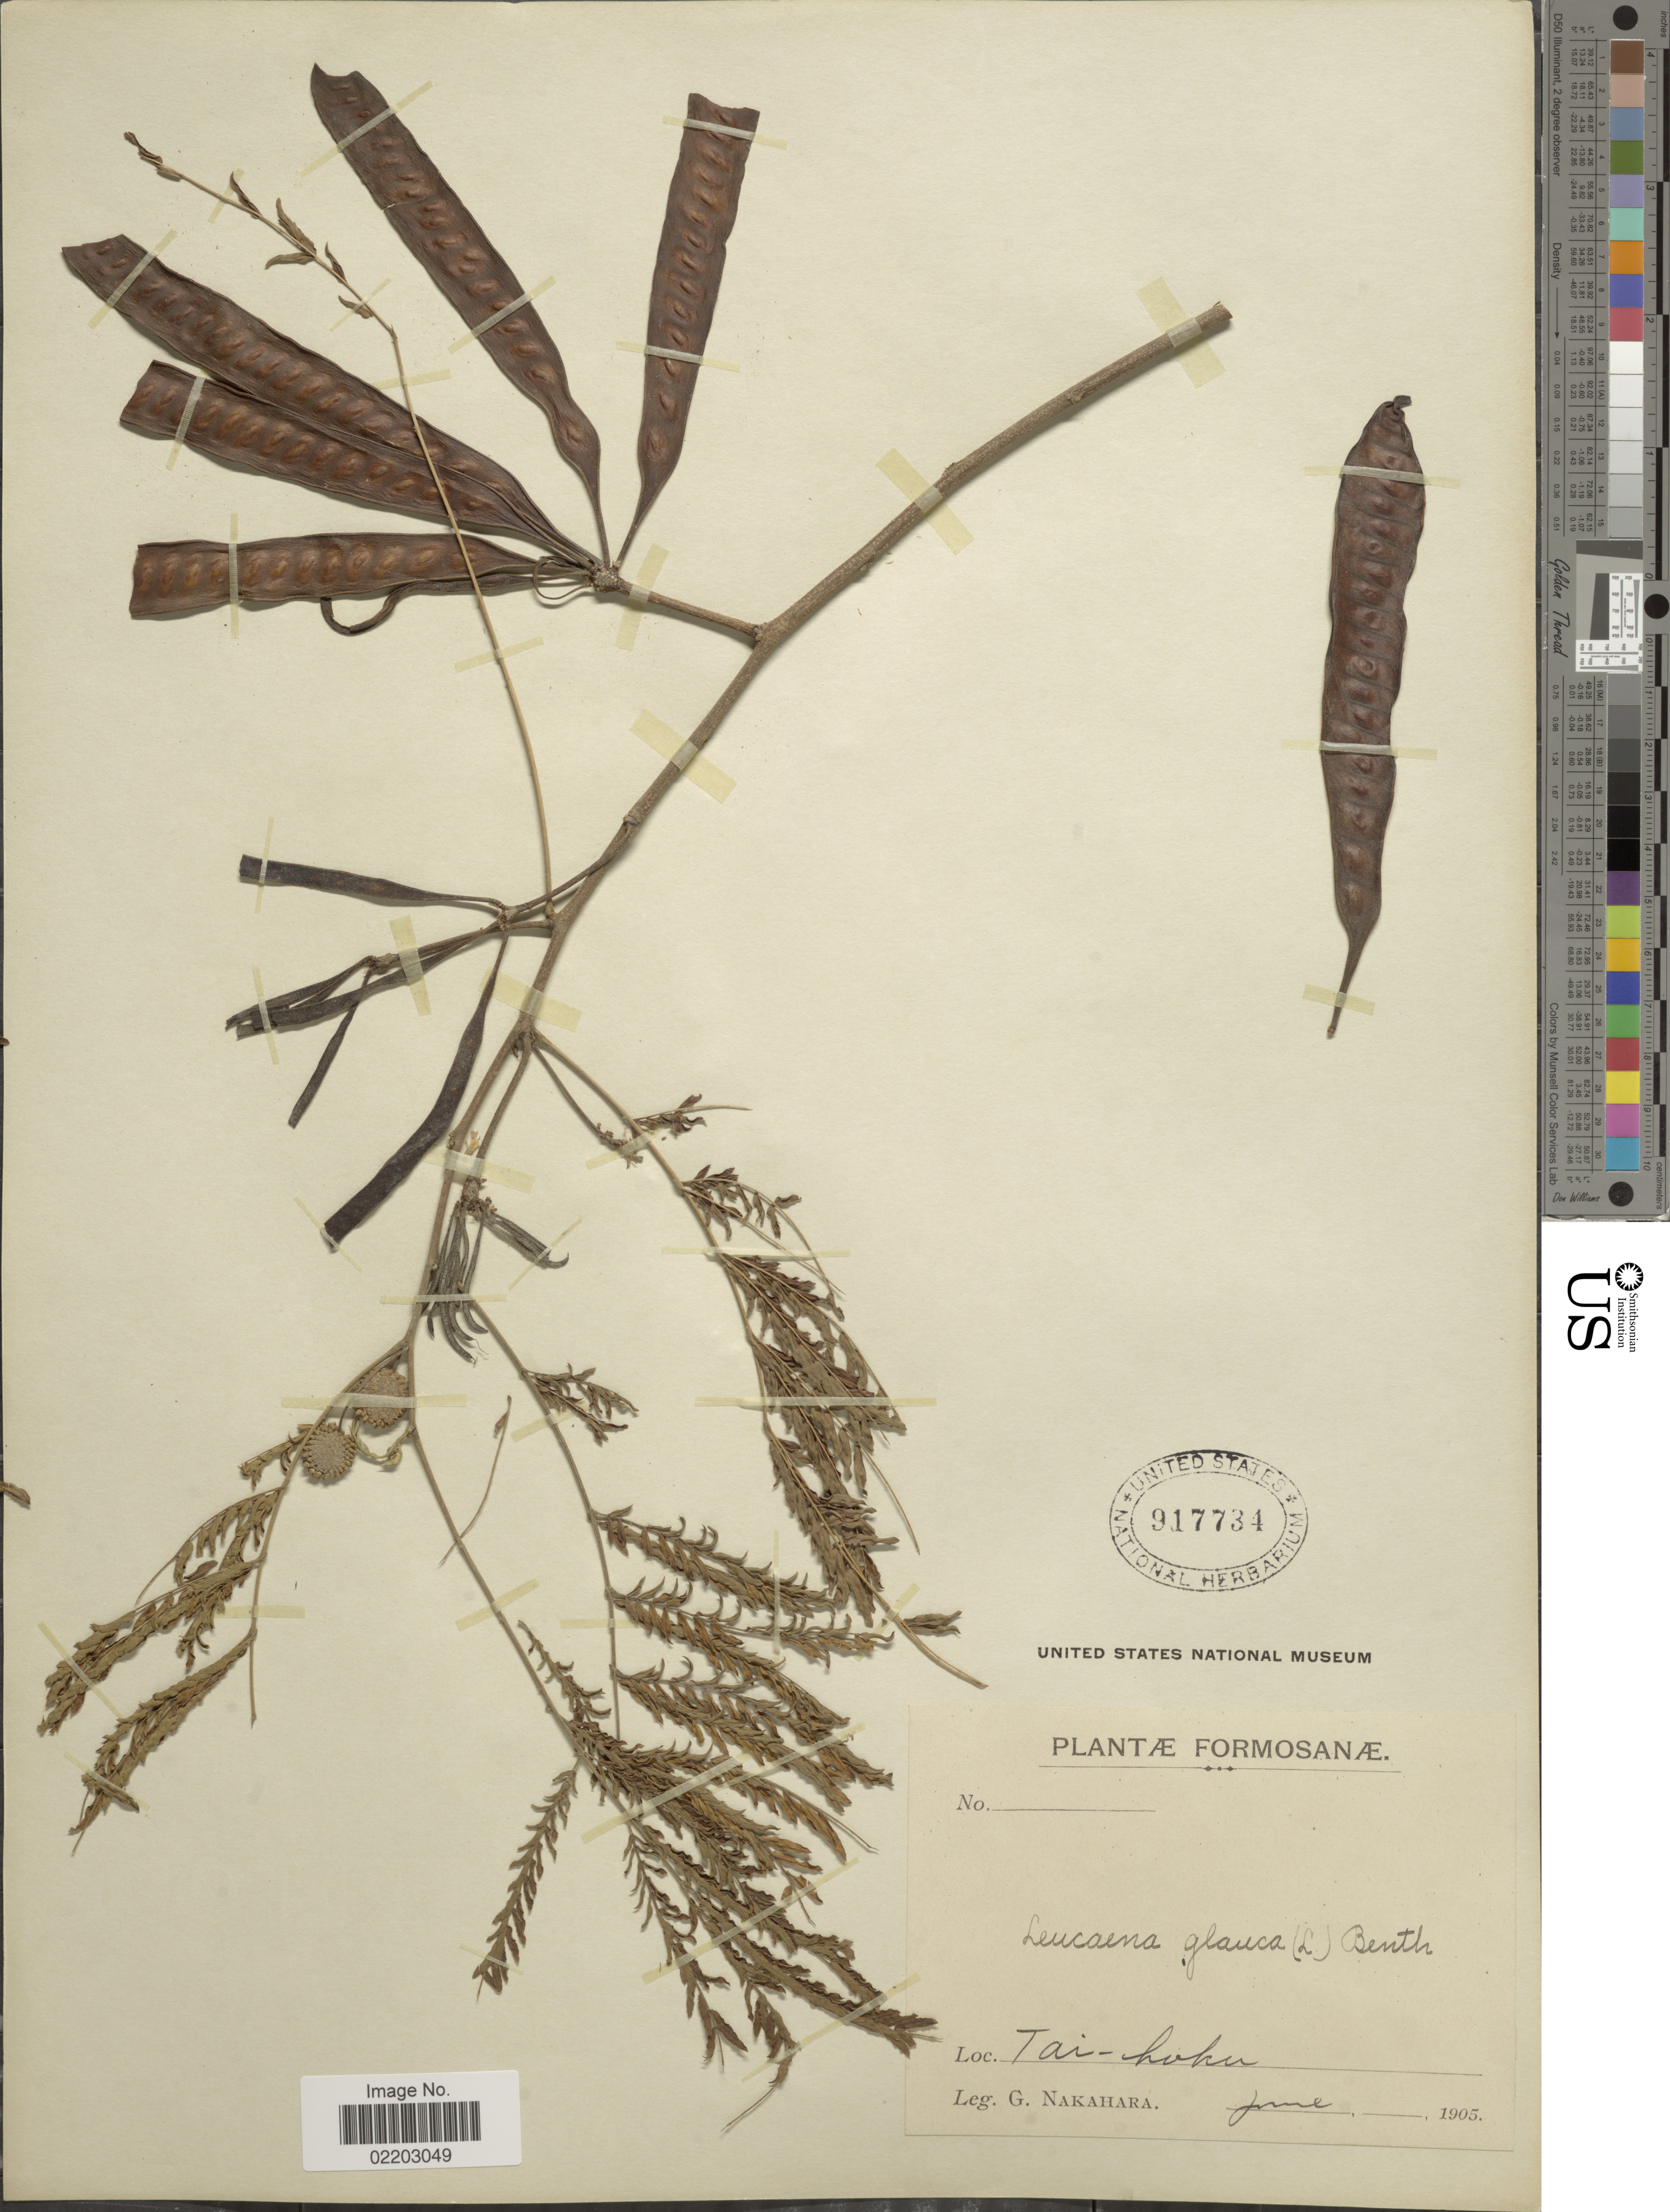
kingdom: Plantae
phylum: Tracheophyta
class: Magnoliopsida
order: Fabales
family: Fabaceae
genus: Leucaena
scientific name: Leucaena leucocephala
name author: (Lam.) de Wit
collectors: G. Nakahara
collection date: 1905-06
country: Taiwan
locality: Formosanae, Tai-hoku [interpreted].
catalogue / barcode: US 917734